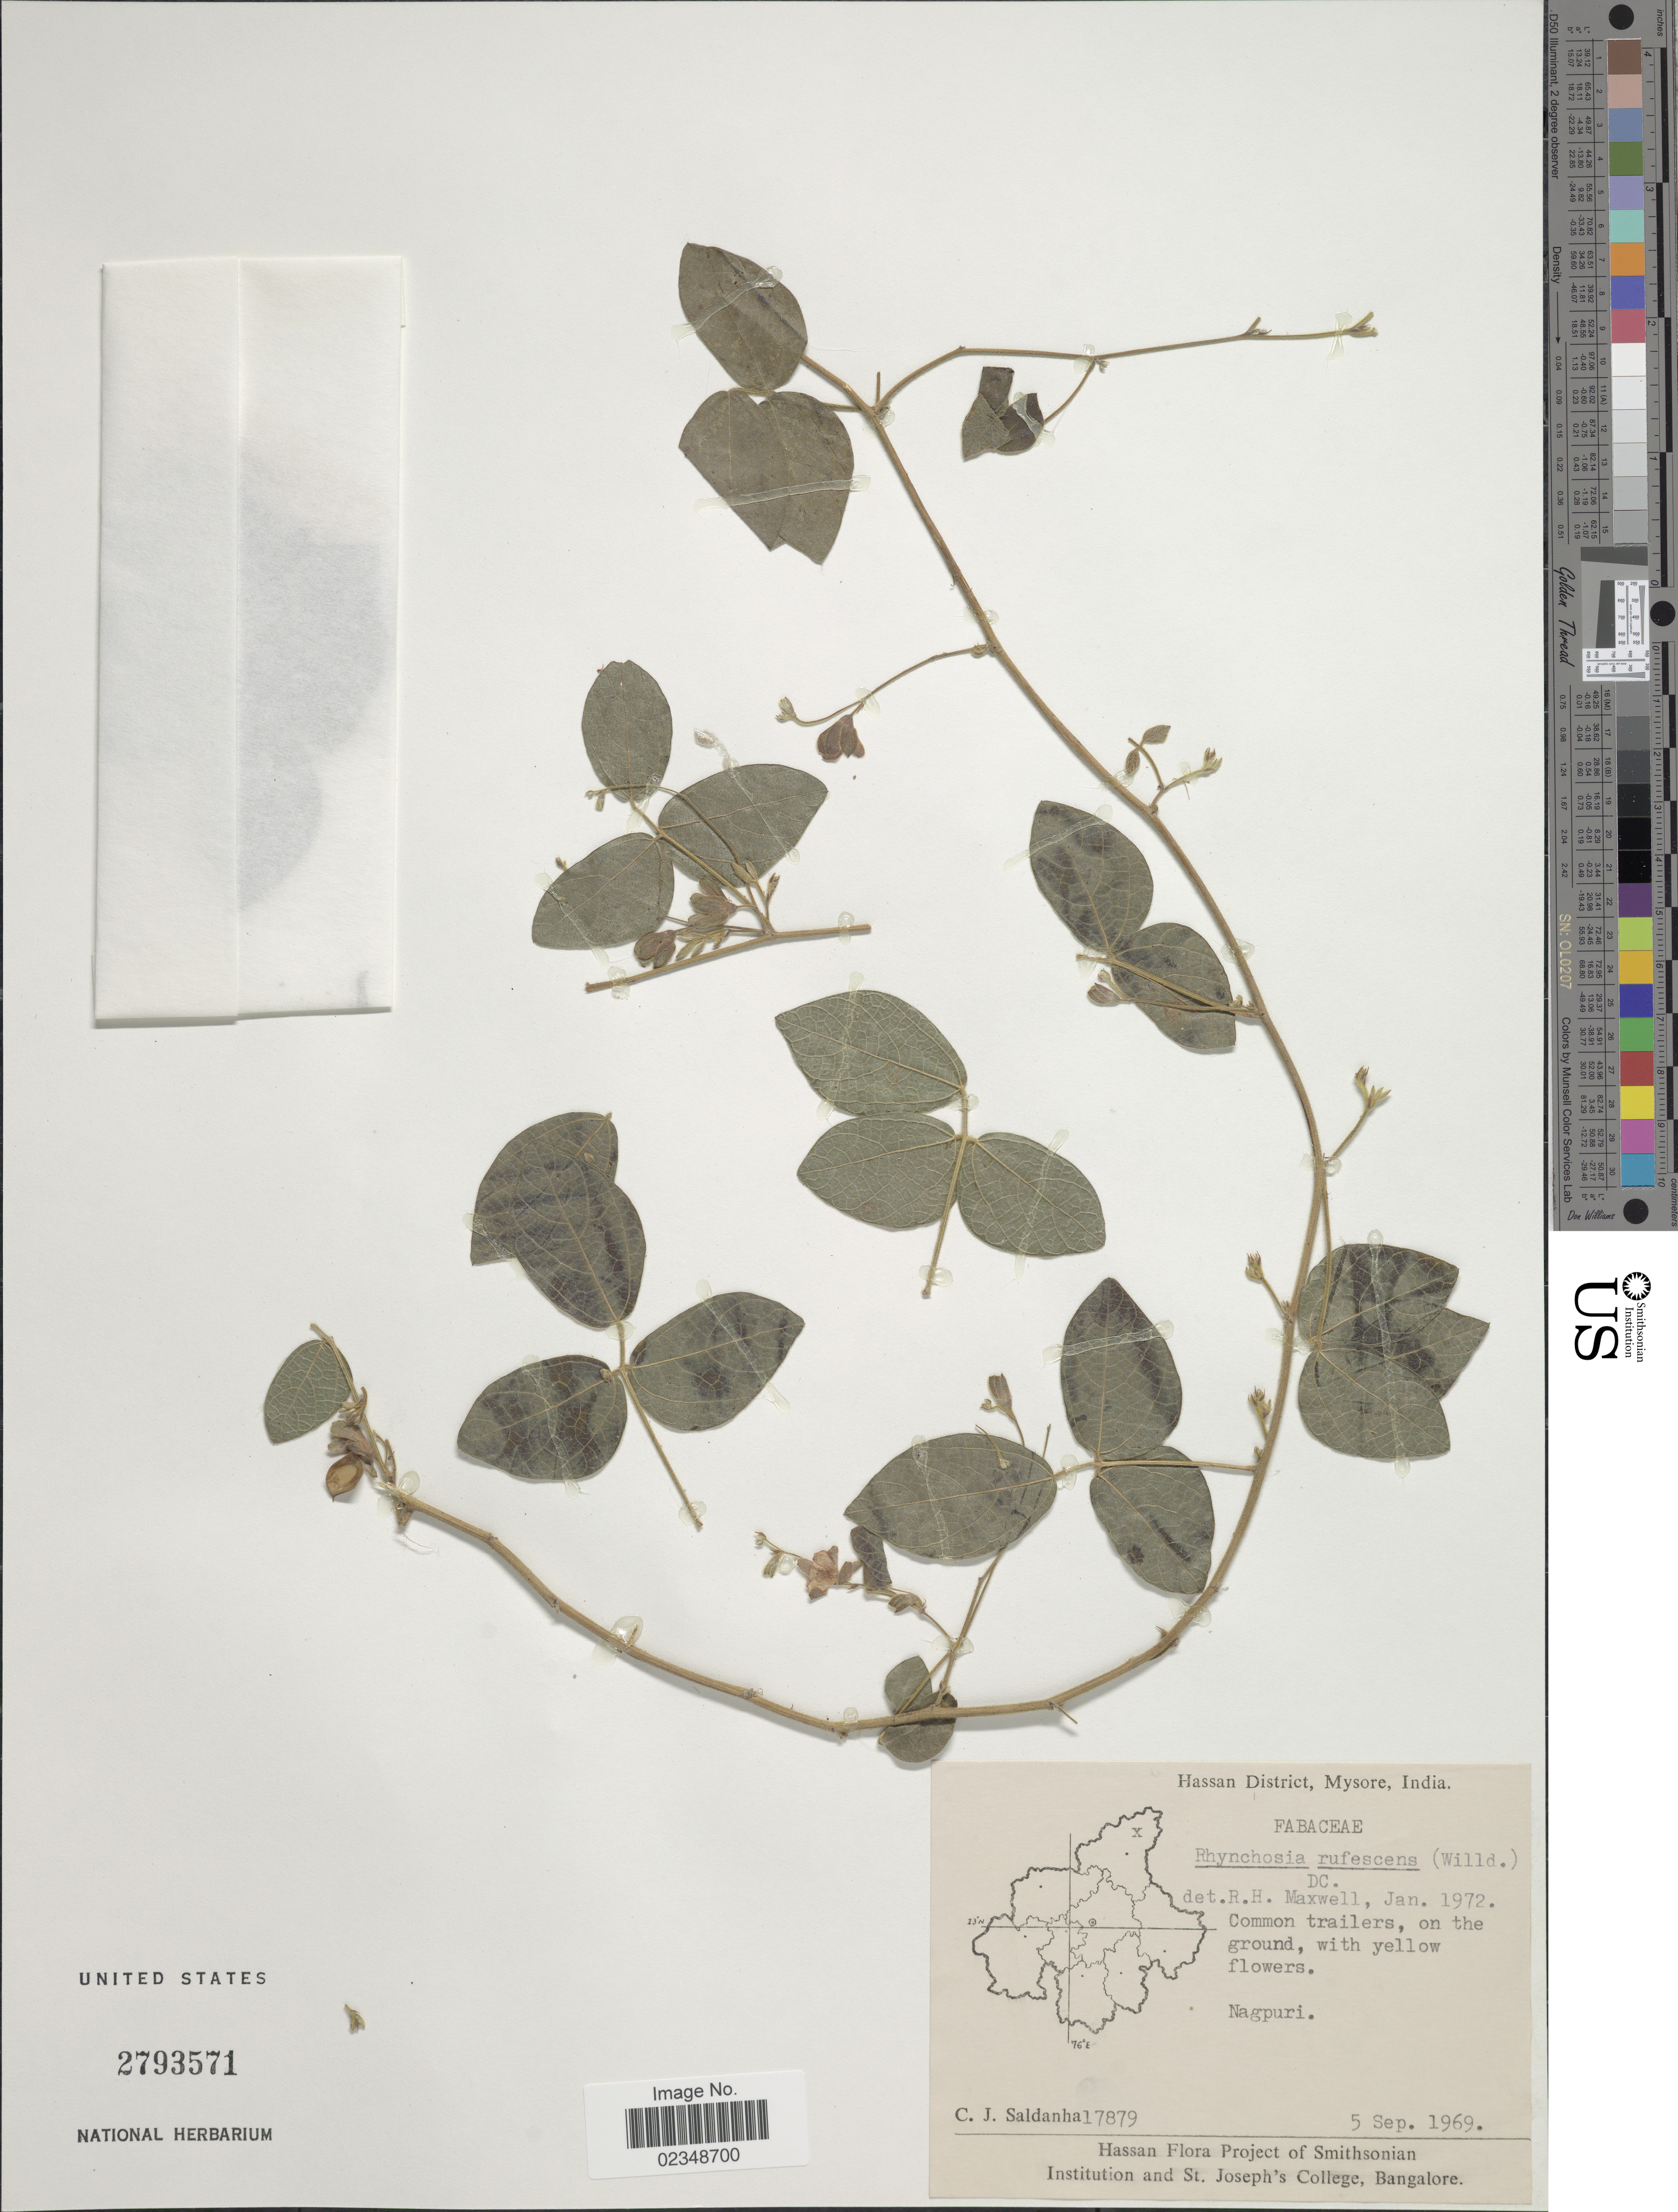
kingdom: Plantae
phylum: Tracheophyta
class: Magnoliopsida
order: Fabales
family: Fabaceae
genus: Rhynchosia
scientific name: Rhynchosia rufescens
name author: DC.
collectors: C. J. Saldanha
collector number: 17879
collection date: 1969-09-05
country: India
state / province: Karnataka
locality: Hassan District, Mysore, Nagpuri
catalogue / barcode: US 2793571